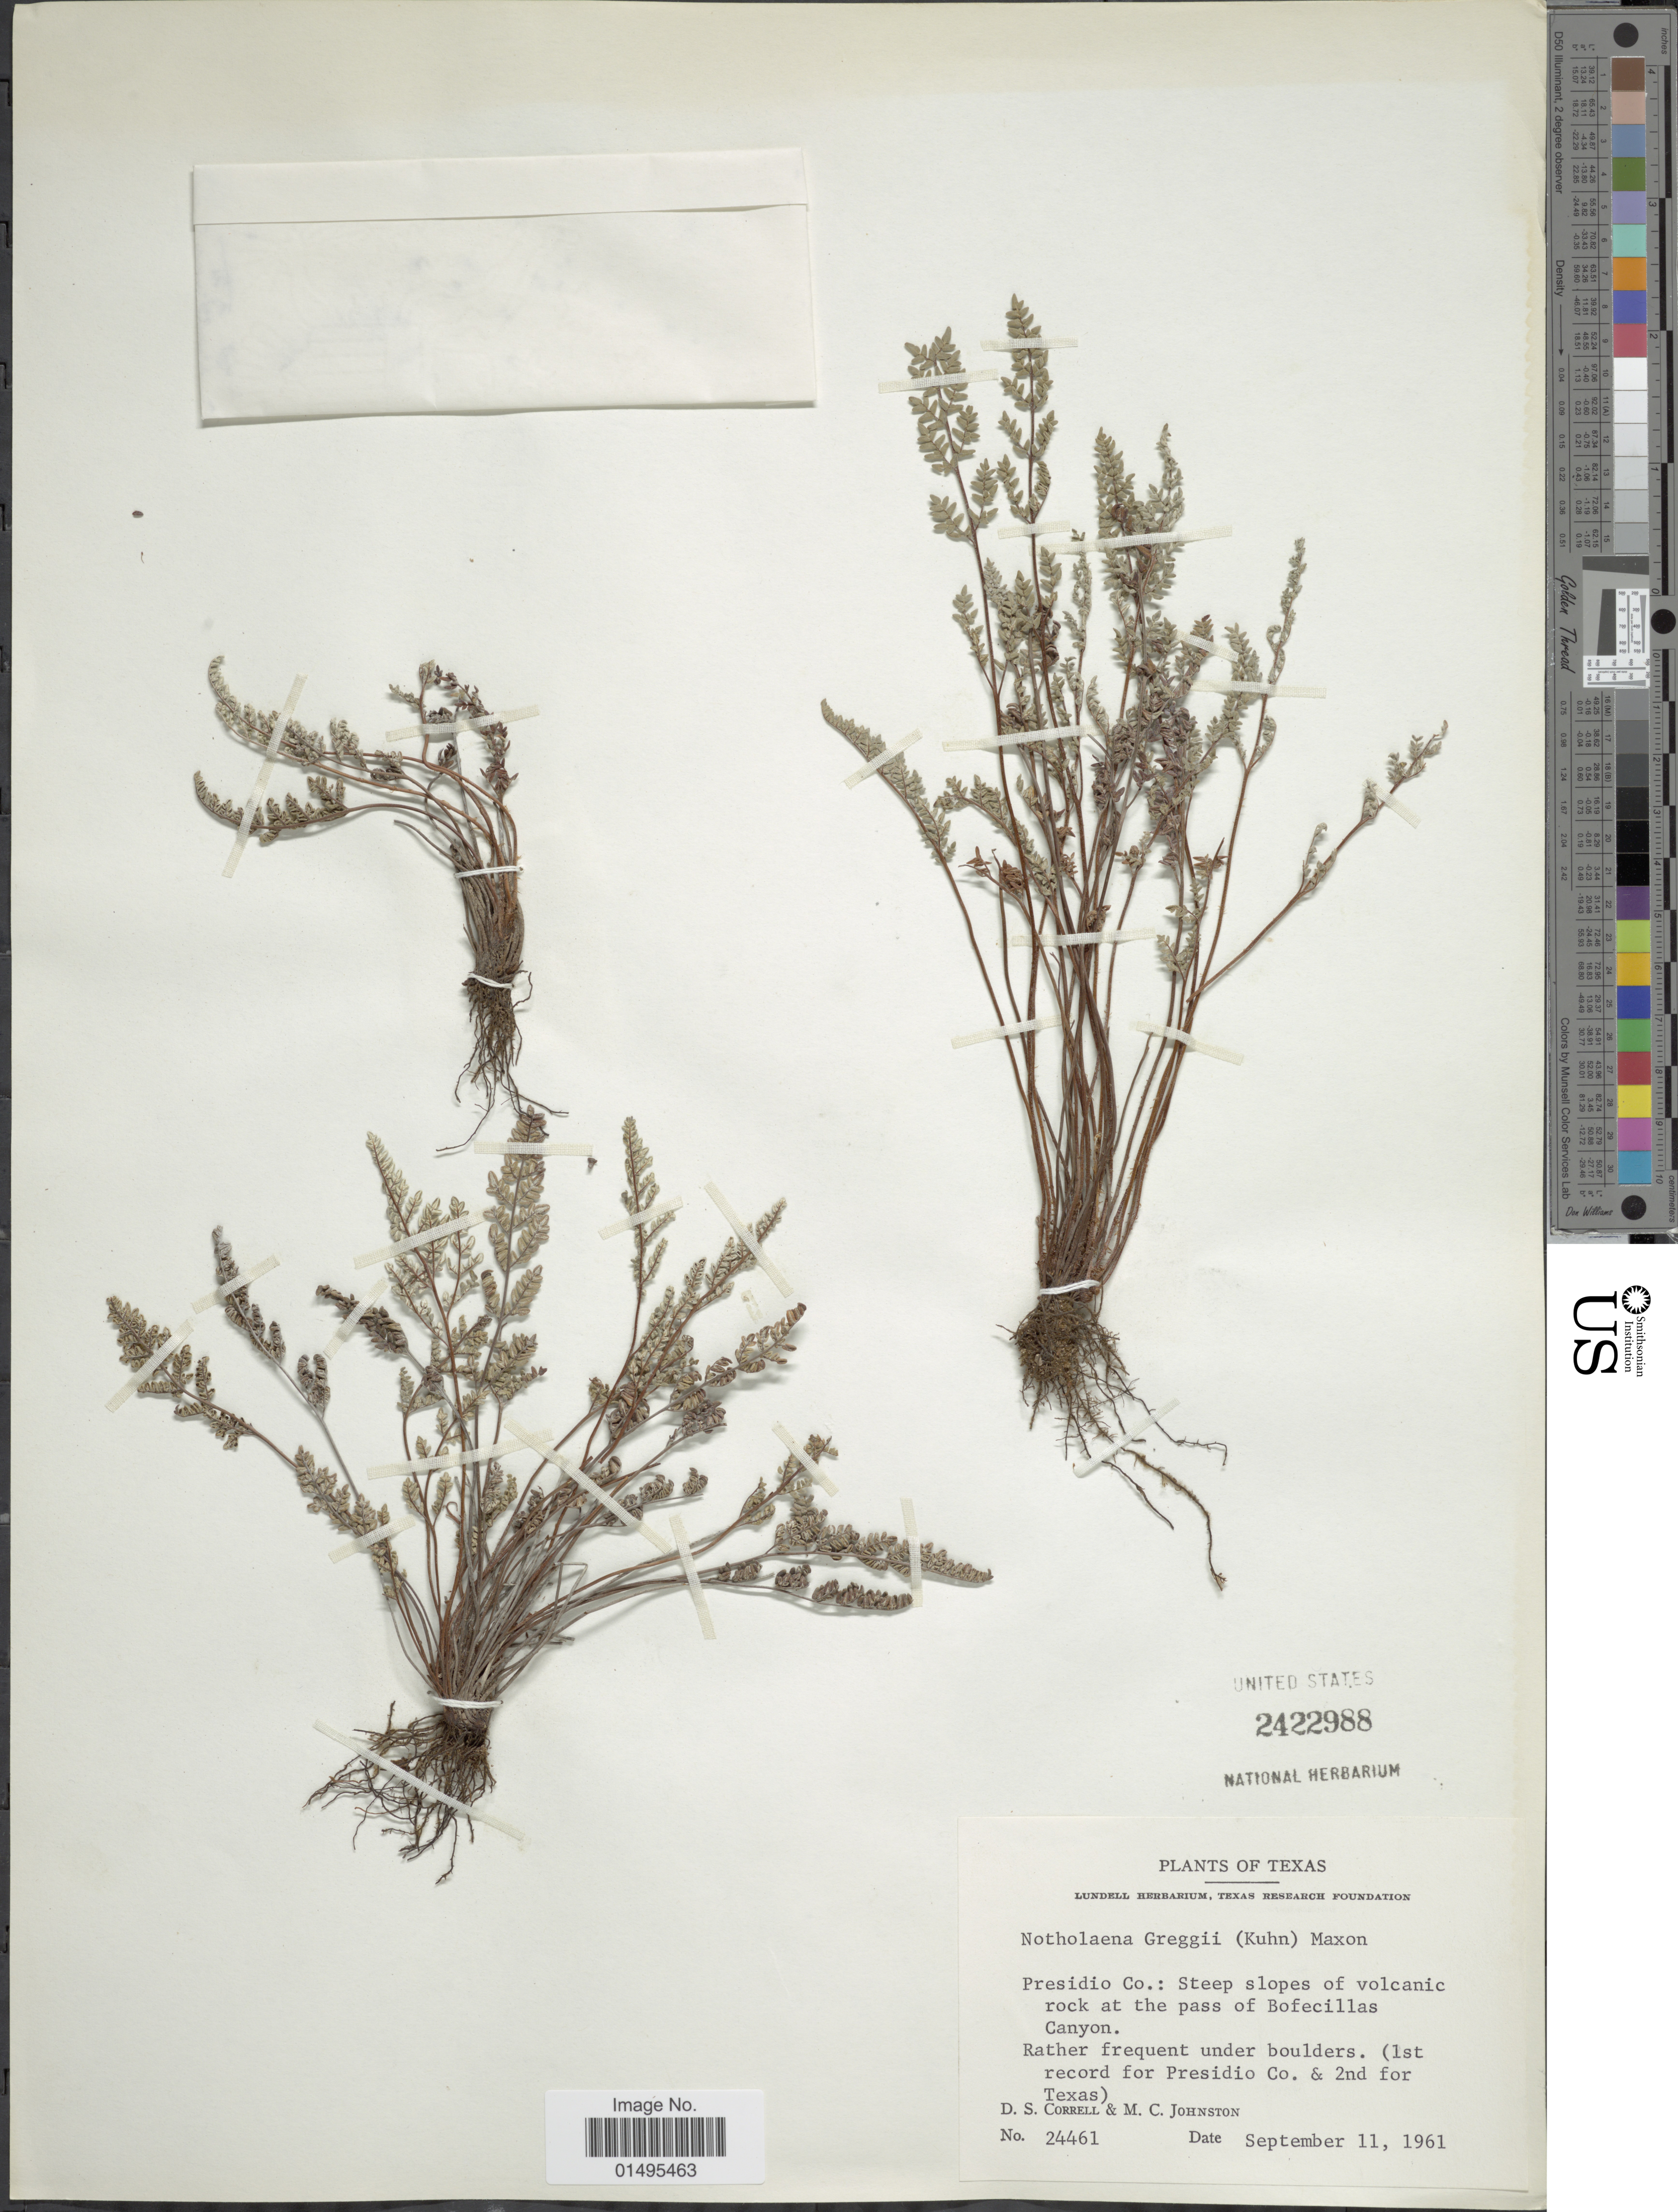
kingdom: Plantae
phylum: Tracheophyta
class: Polypodiopsida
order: Polypodiales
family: Pteridaceae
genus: Notholaena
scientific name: Notholaena greggii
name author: (Mett.) Maxon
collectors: D. S. Correll & M. Johnston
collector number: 24461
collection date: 1961-09-11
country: United States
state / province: Texas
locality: Presidio Co.: steep slopes of volcanic rock at the pass off Bofecillas Canyon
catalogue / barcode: US 2422988